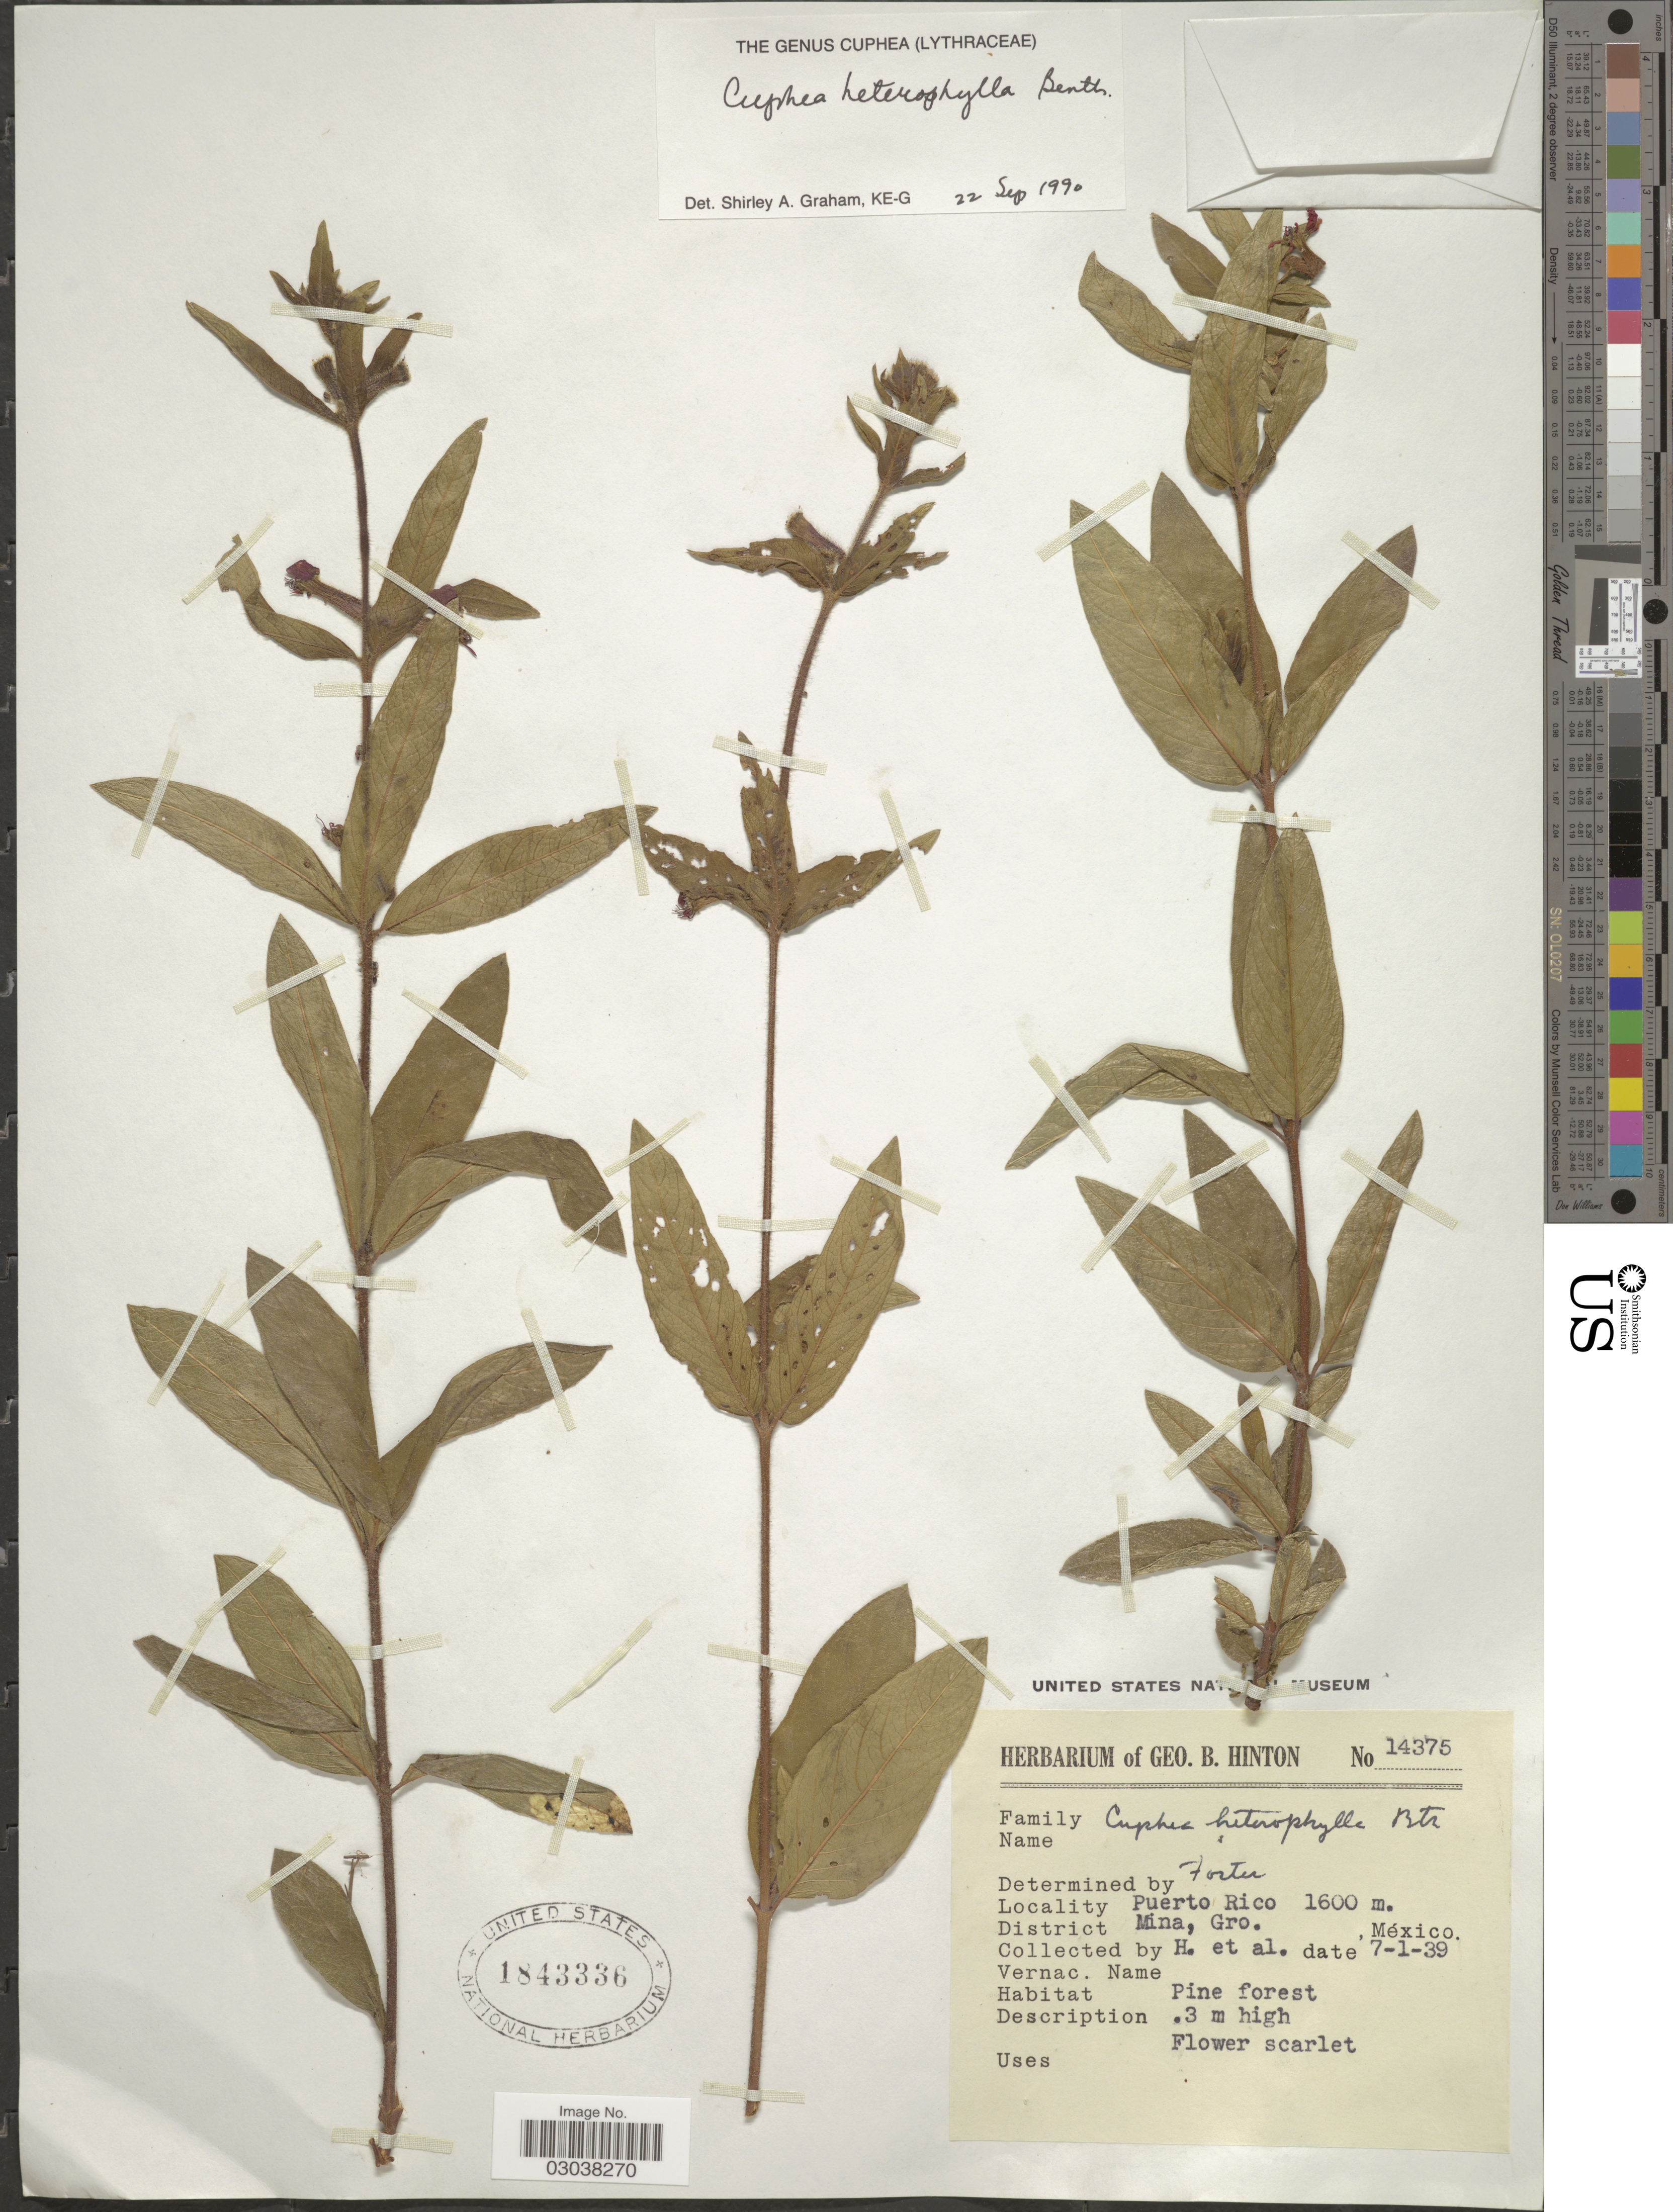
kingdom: Plantae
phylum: Tracheophyta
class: Magnoliopsida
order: Myrtales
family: Lythraceae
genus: Cuphea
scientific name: Cuphea heterophylla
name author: Benth.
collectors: G. B. Hinton & et al.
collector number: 14375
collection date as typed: Transcribed d/m/y: 7/1/39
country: Mexico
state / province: Guerrero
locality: Puerto Rico. Mina.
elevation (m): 1600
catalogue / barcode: US 1843336